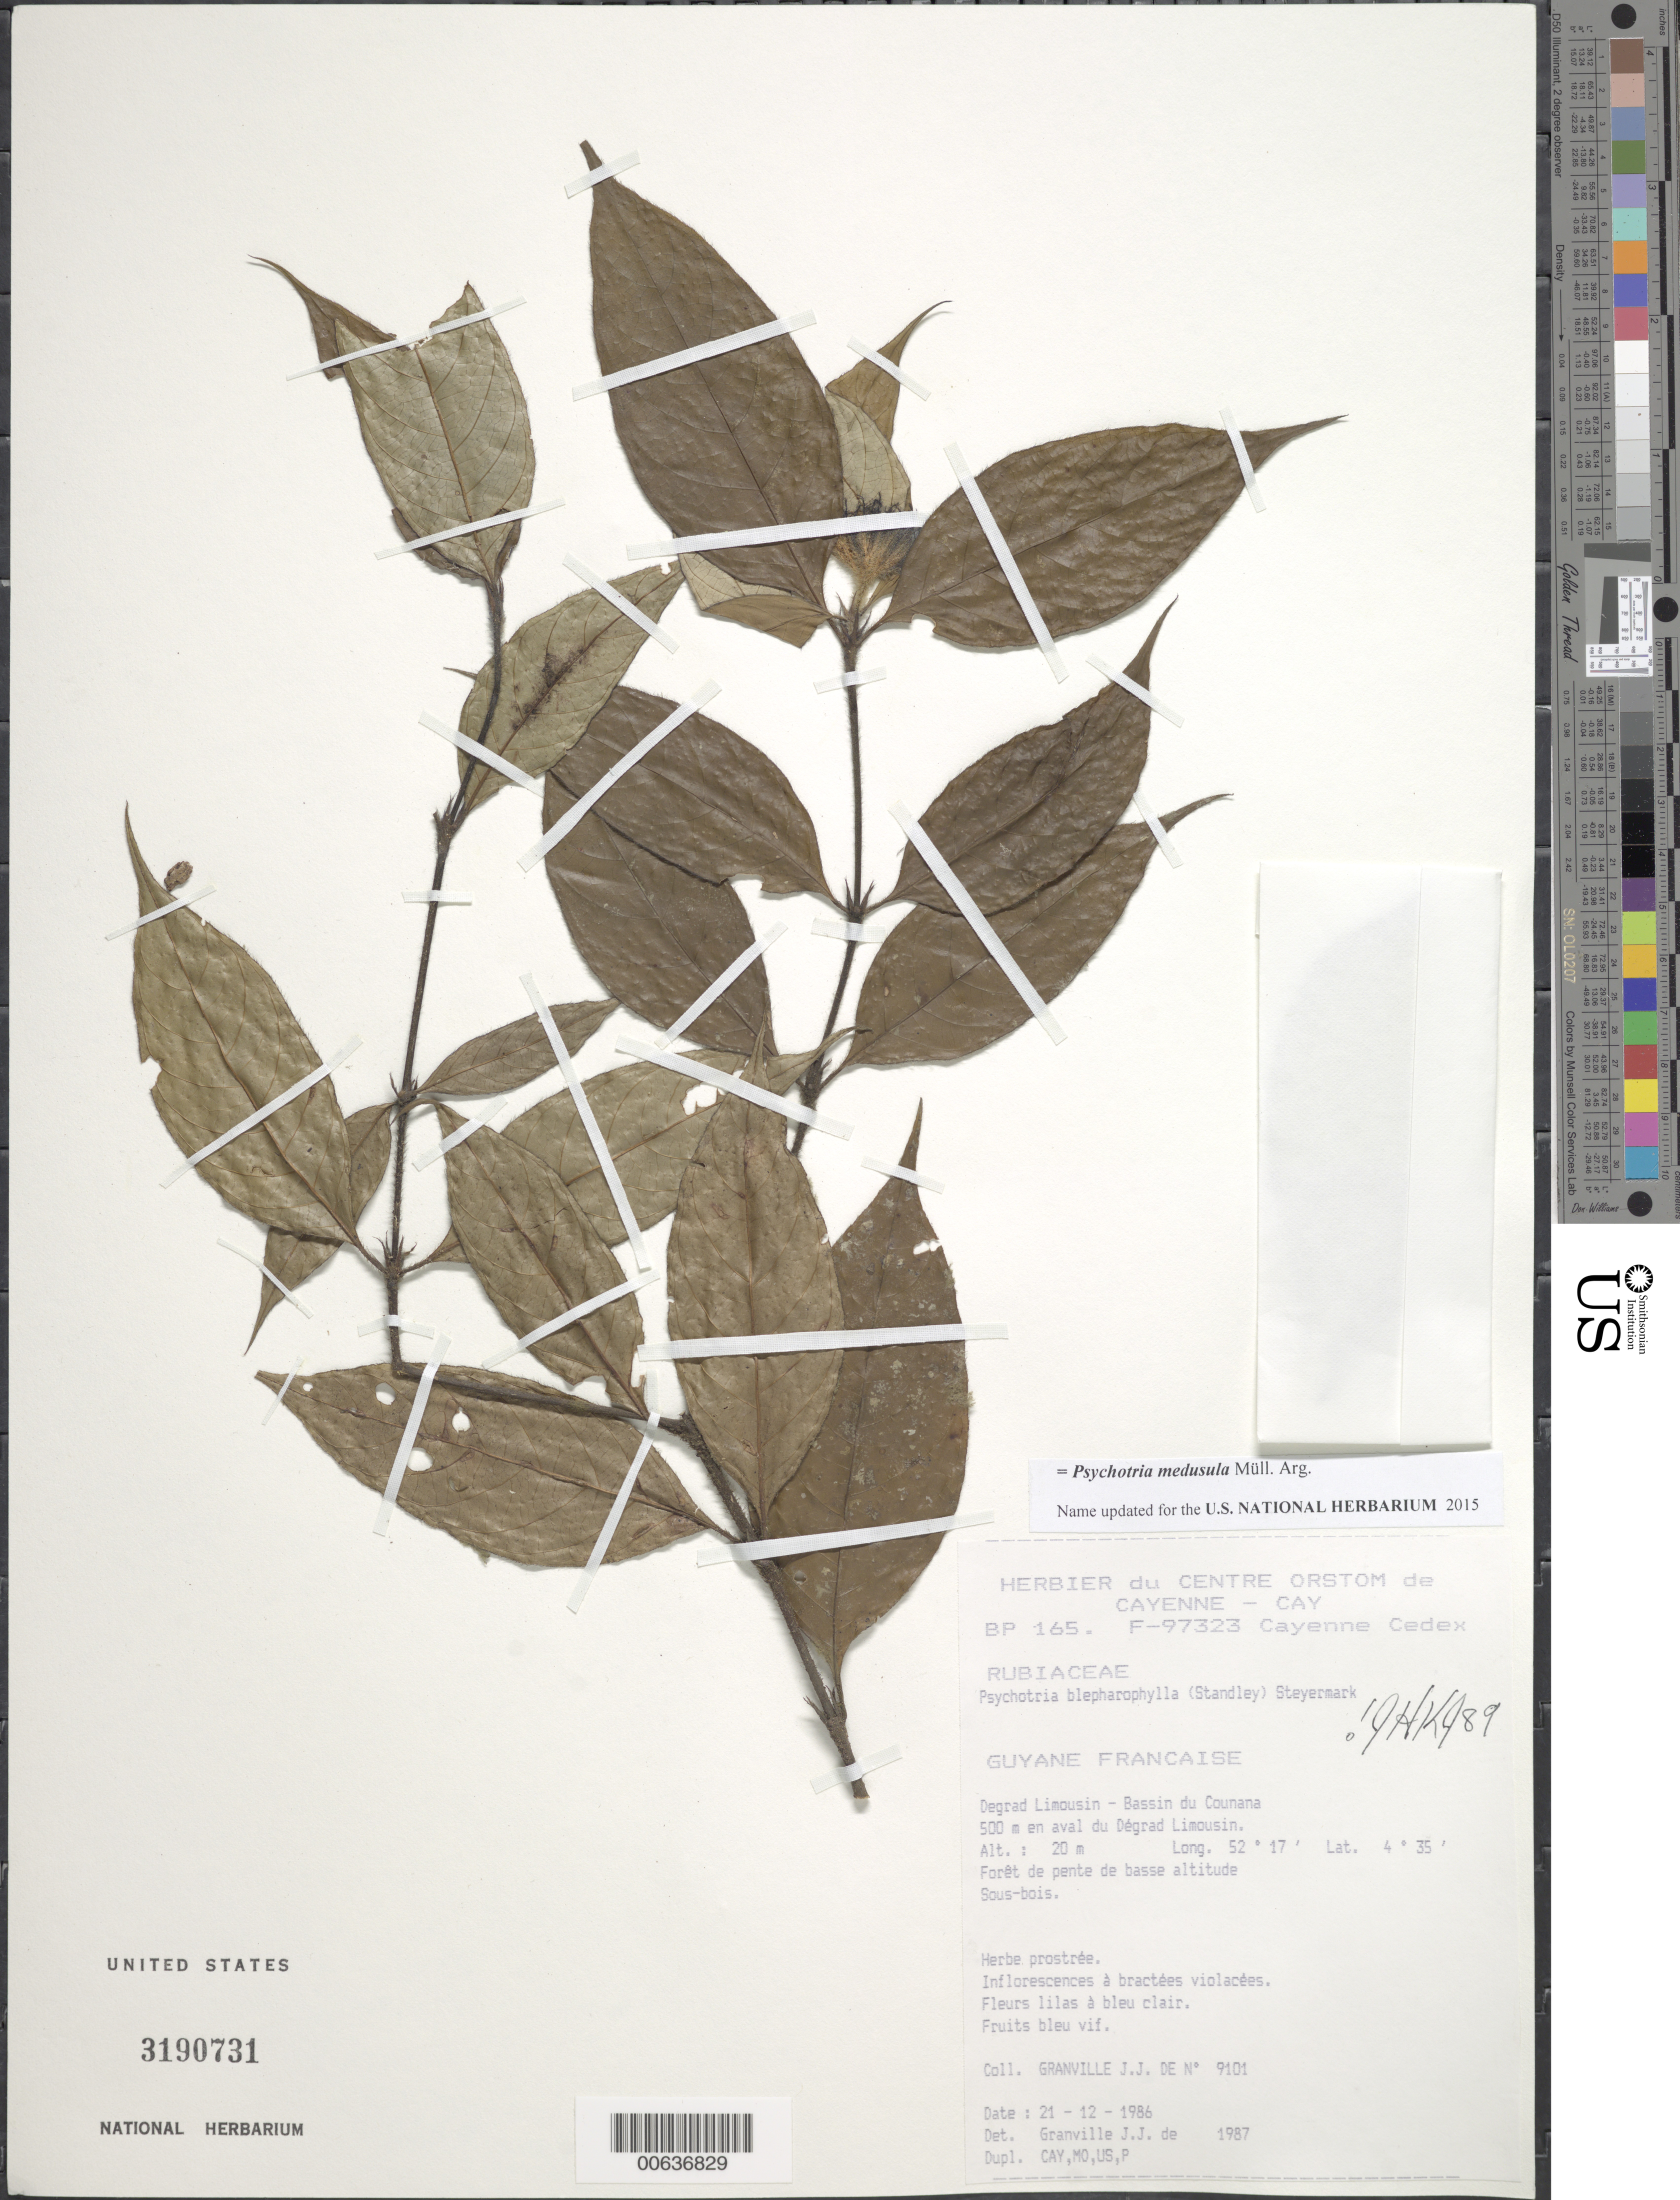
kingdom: Plantae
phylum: Tracheophyta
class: Magnoliopsida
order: Gentianales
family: Rubiaceae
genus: Palicourea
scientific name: Palicourea glabra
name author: (Aubl.) Delprete & J.H. Kirkbr.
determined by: Kirkbride, J. H., Jr.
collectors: J.-J. de Granville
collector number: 9101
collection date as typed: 21-Dec-86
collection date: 1986-12-21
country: French Guiana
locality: Dégrad Limousin, Bassin du Counana, 500 m en aval du Dégrad Limosin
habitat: Foret de pente de basse altitude. Sous-bois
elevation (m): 20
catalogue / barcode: US 3190731